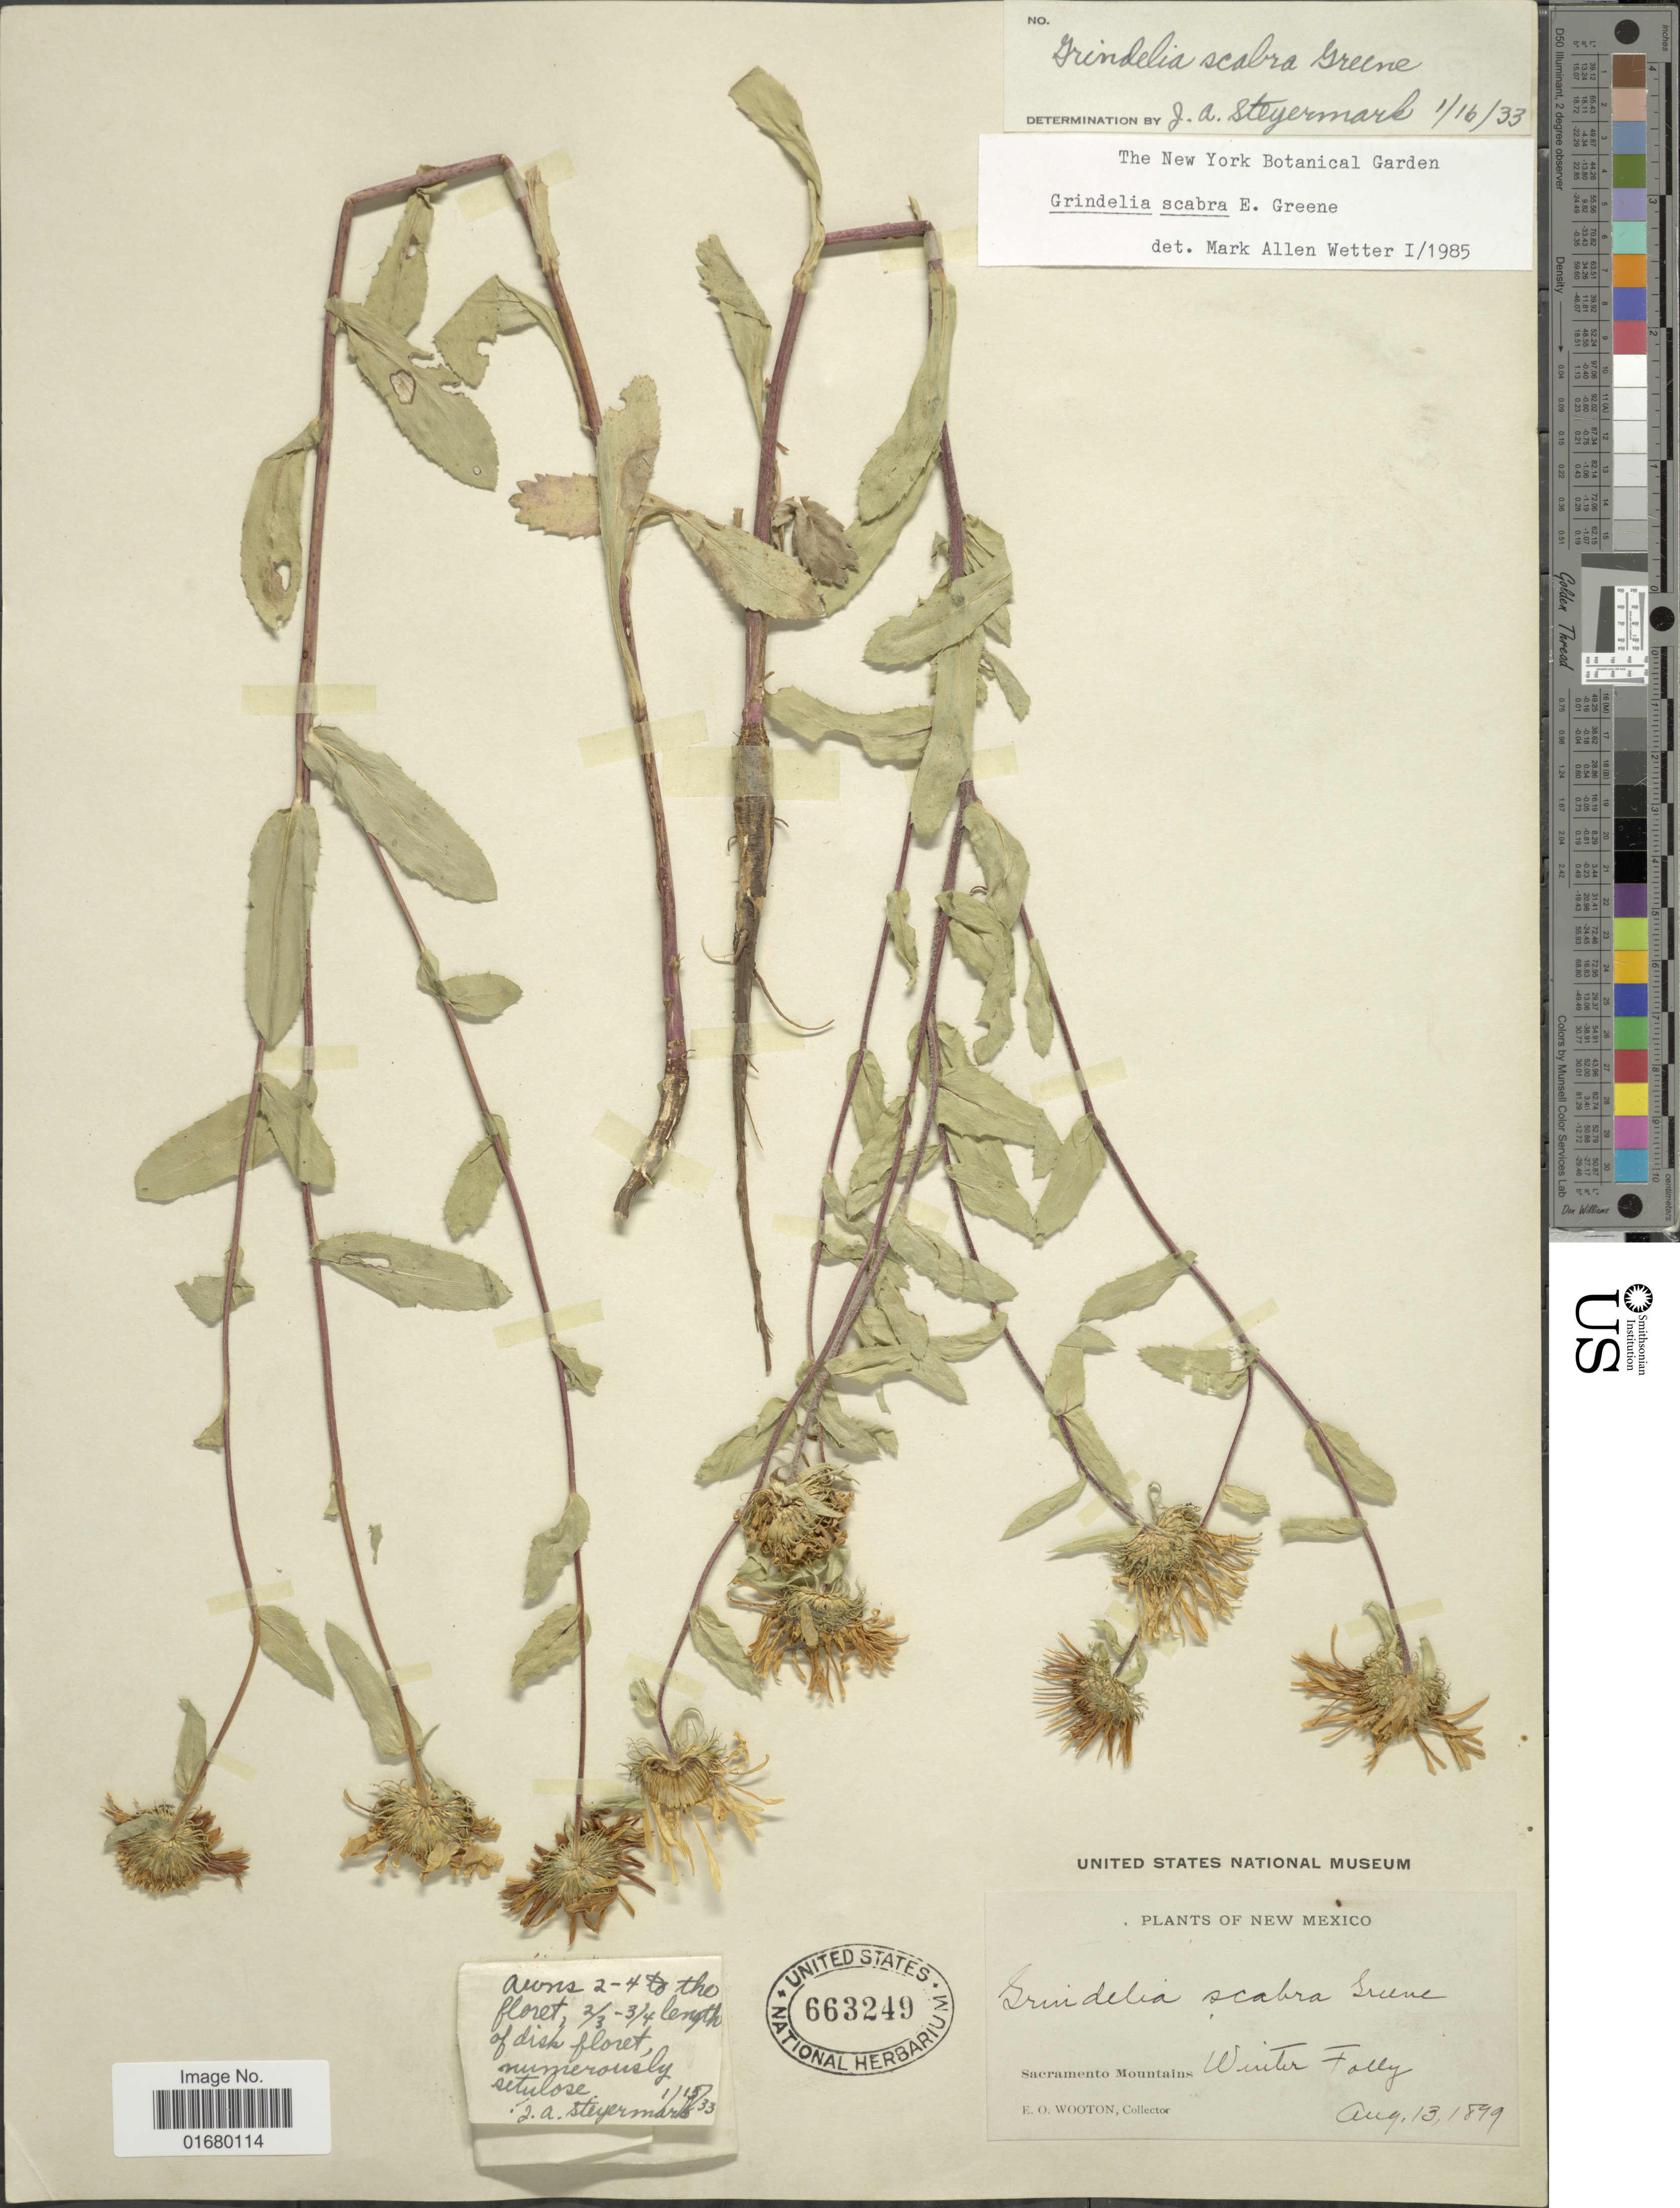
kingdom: Plantae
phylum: Tracheophyta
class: Magnoliopsida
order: Asterales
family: Asteraceae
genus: Grindelia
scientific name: Grindelia scabra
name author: Greene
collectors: E. O. Wooton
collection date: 1899-08-13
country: United States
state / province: New Mexico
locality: Sacramento Mountains, Winter Folly.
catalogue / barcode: US 663249